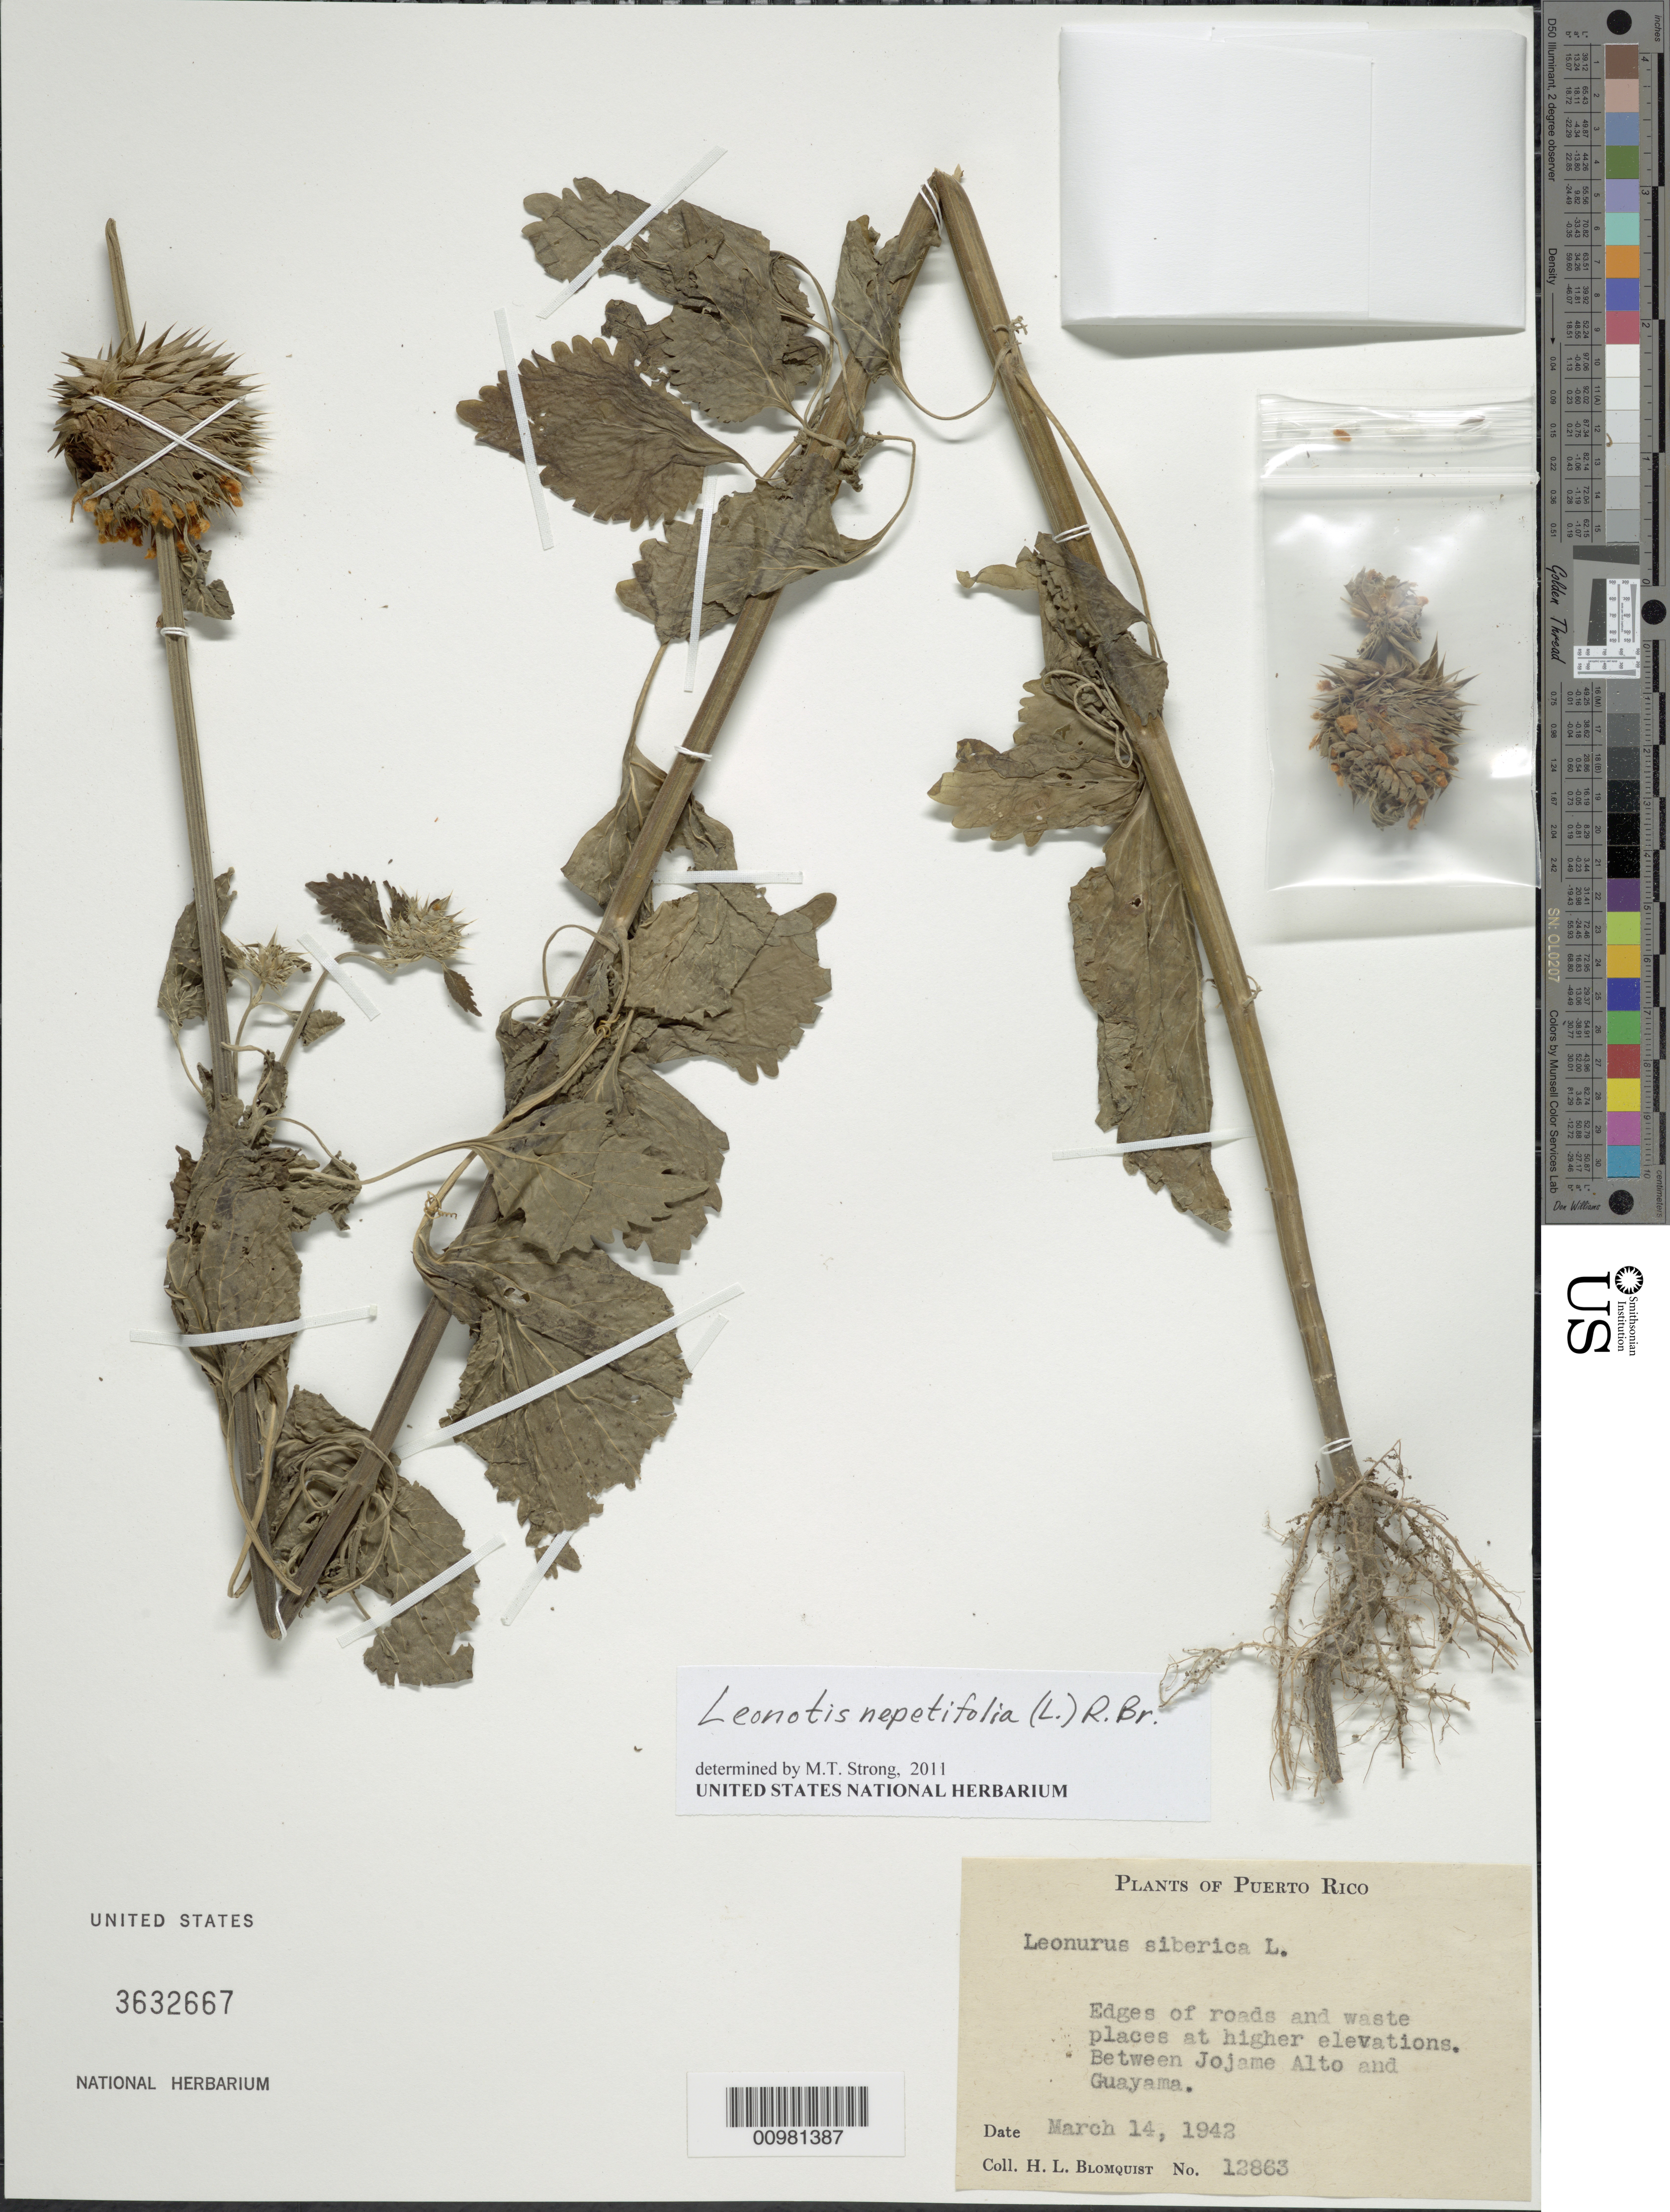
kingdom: Plantae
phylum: Tracheophyta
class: Magnoliopsida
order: Lamiales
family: Lamiaceae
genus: Leonotis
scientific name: Leonotis nepetifolia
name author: (L.) R. Br.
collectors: H. Blomquist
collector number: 12863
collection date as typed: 14 Mar 1942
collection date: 1942-03-14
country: Puerto Rico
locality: Between Jojame Alto and Guayama.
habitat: Edges of roads and waste places at higher elevations.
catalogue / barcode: US 3632667